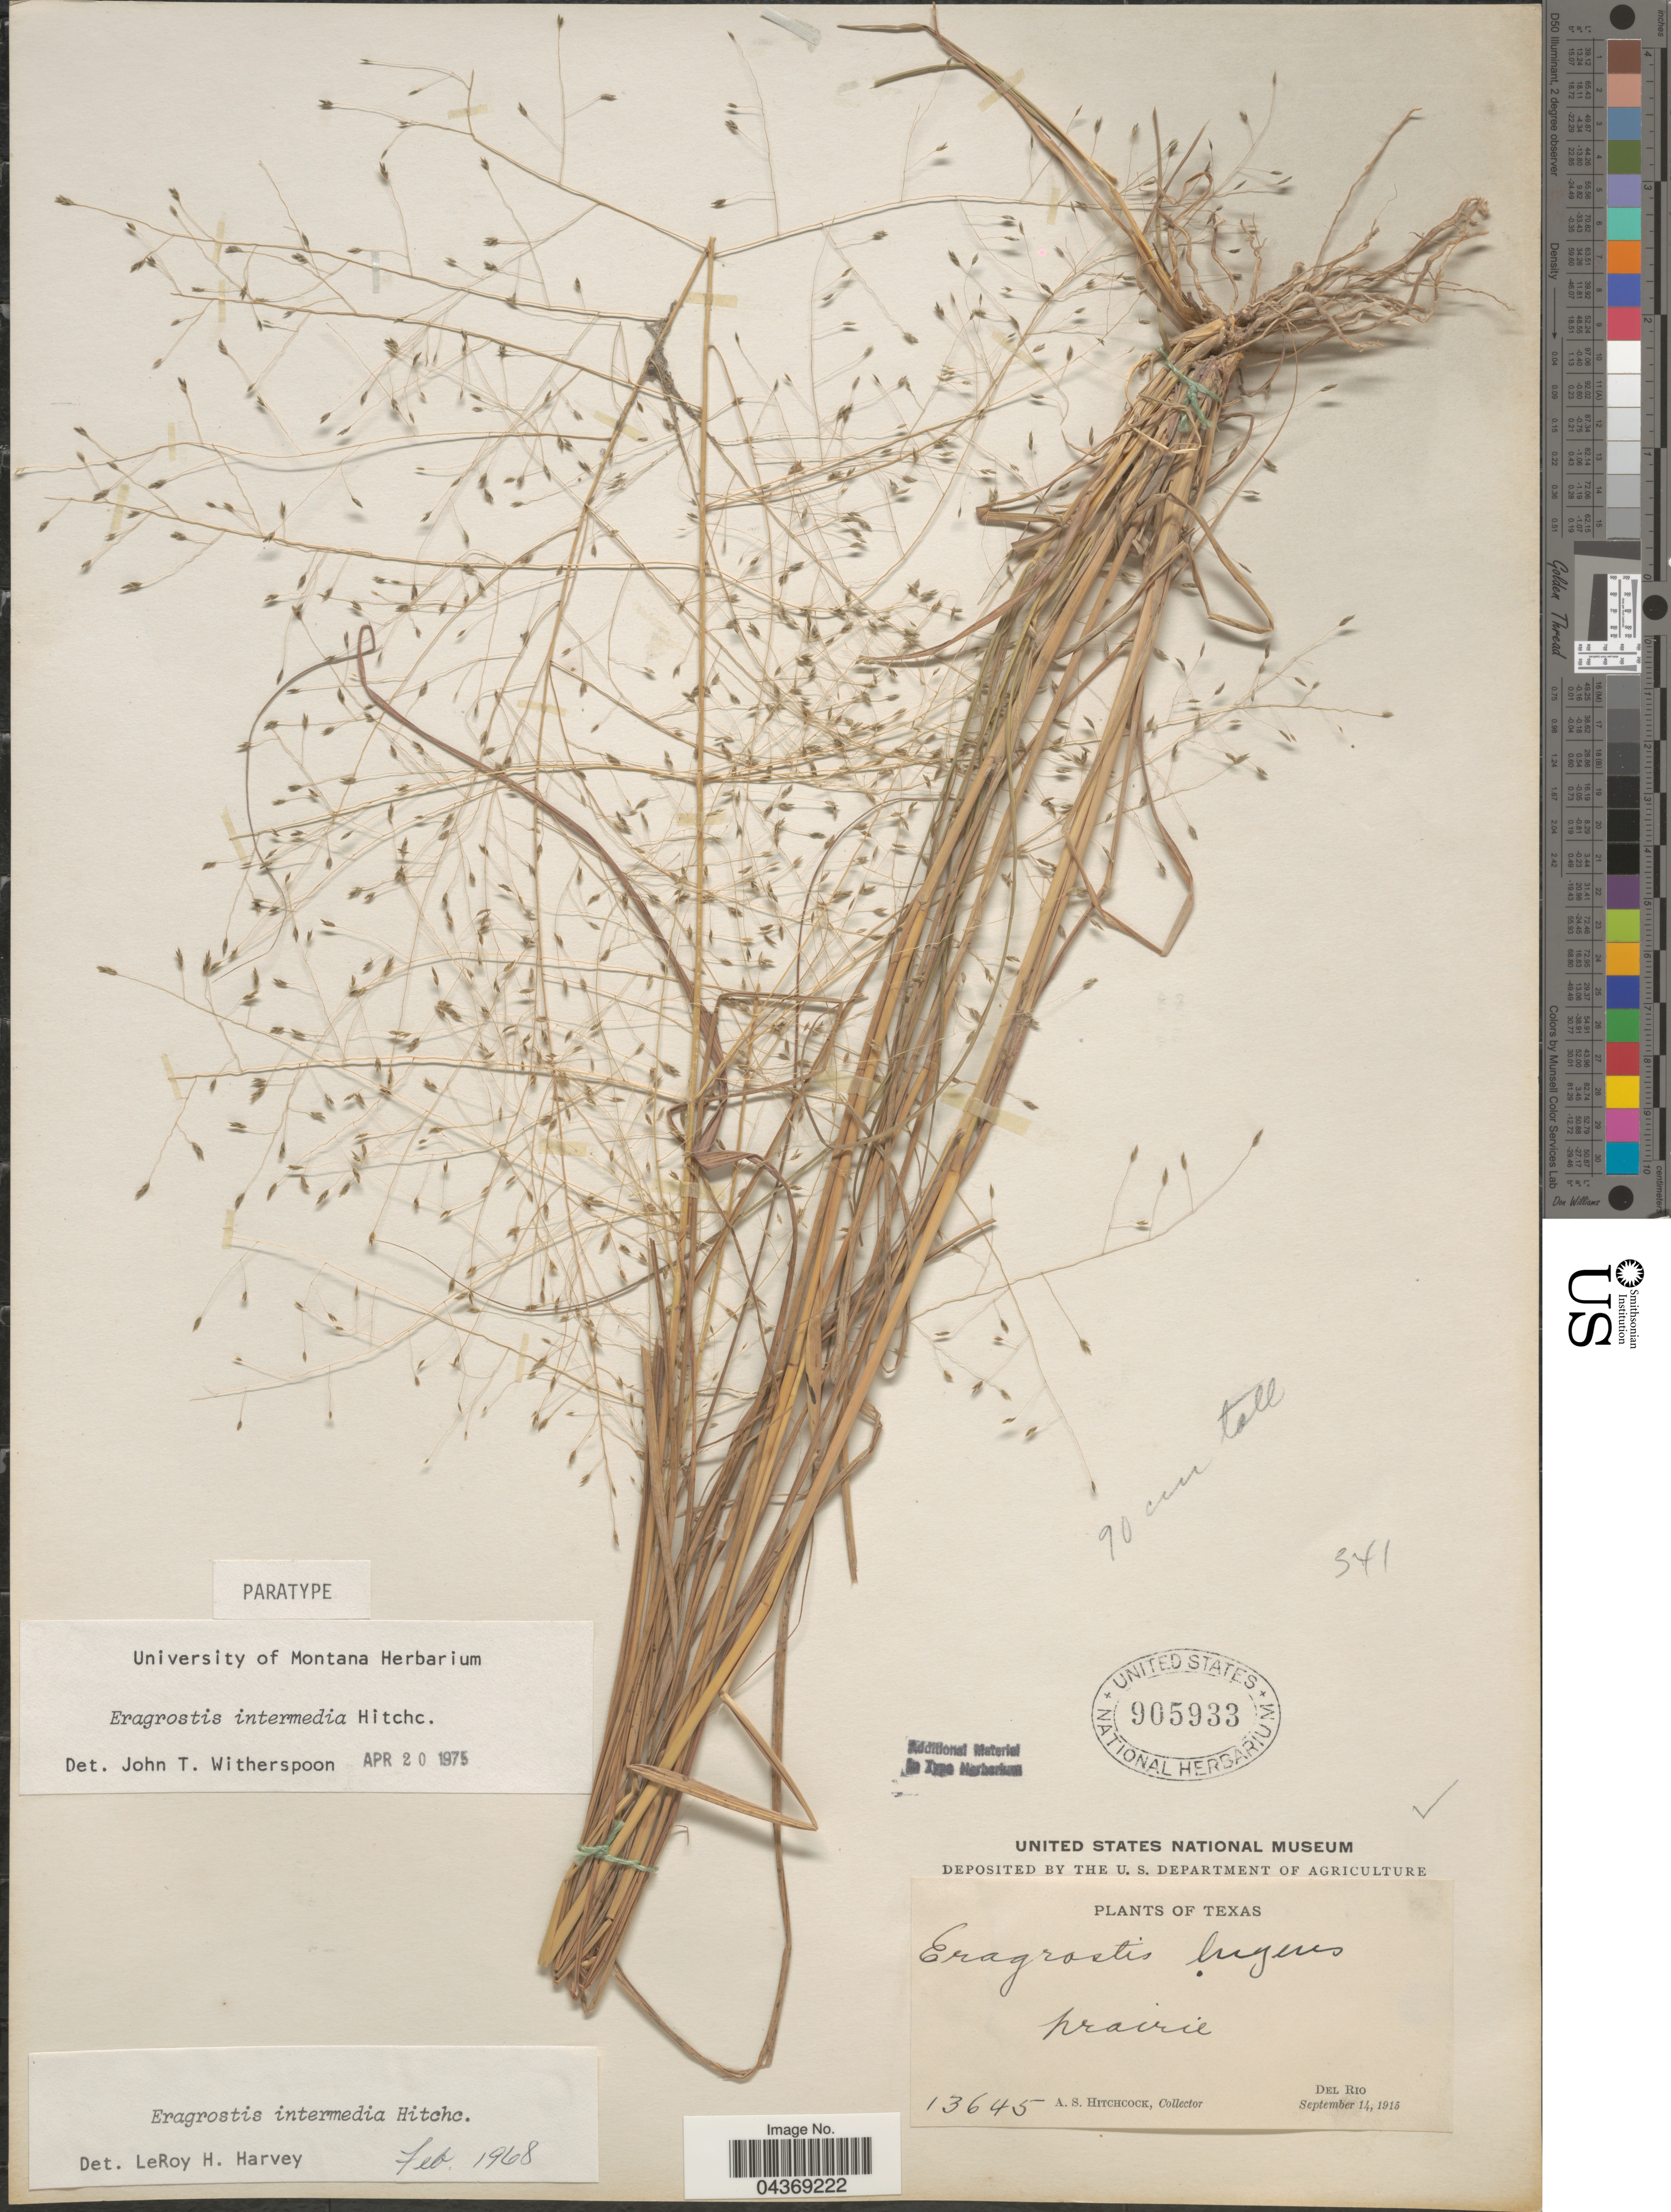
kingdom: Plantae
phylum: Tracheophyta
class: Liliopsida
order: Poales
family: Poaceae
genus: Eragrostis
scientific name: Eragrostis intermedia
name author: Hitchc.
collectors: A. S. Hitchcock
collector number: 13645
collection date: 1915-09-14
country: United States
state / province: Texas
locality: Prairie. Del Rio.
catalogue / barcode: US 905933